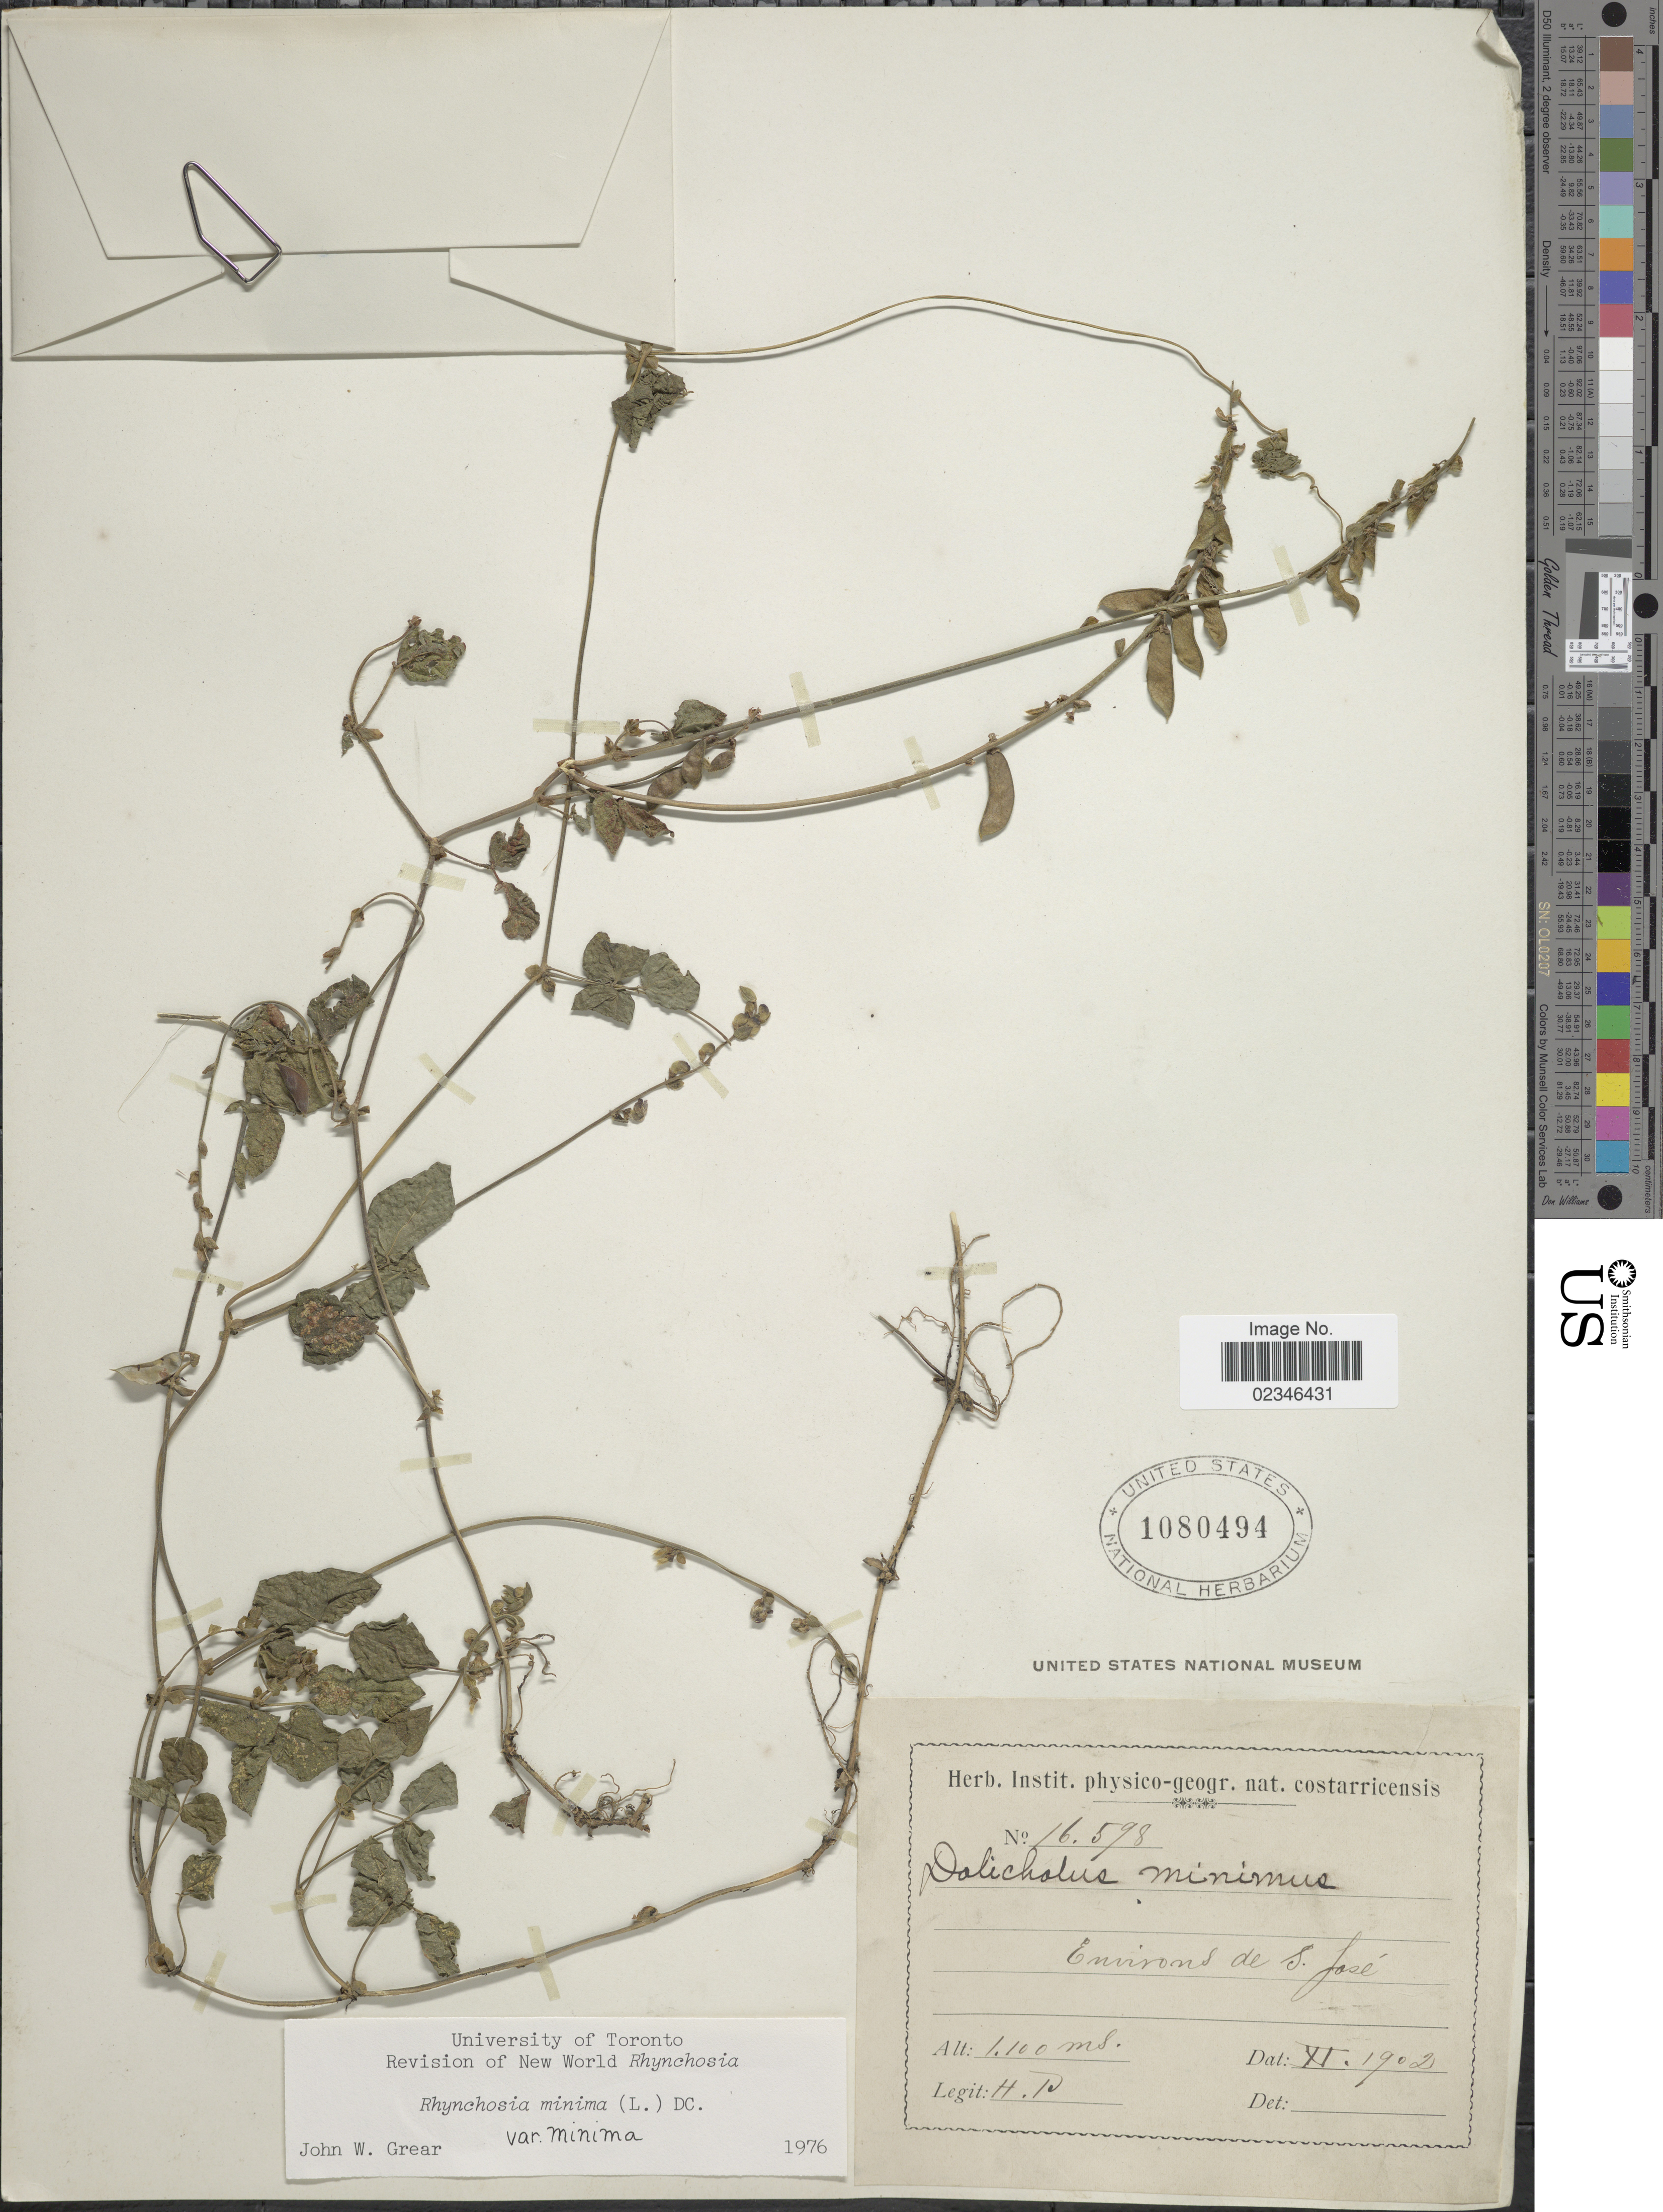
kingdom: Plantae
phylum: Tracheophyta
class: Magnoliopsida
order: Fabales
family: Fabaceae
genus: Rhynchosia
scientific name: Rhynchosia minima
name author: (L.) DC.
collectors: H. P.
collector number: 16598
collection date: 1902-11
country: Costa Rica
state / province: San José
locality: Environs de S. José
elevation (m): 1100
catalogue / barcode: US 1080494